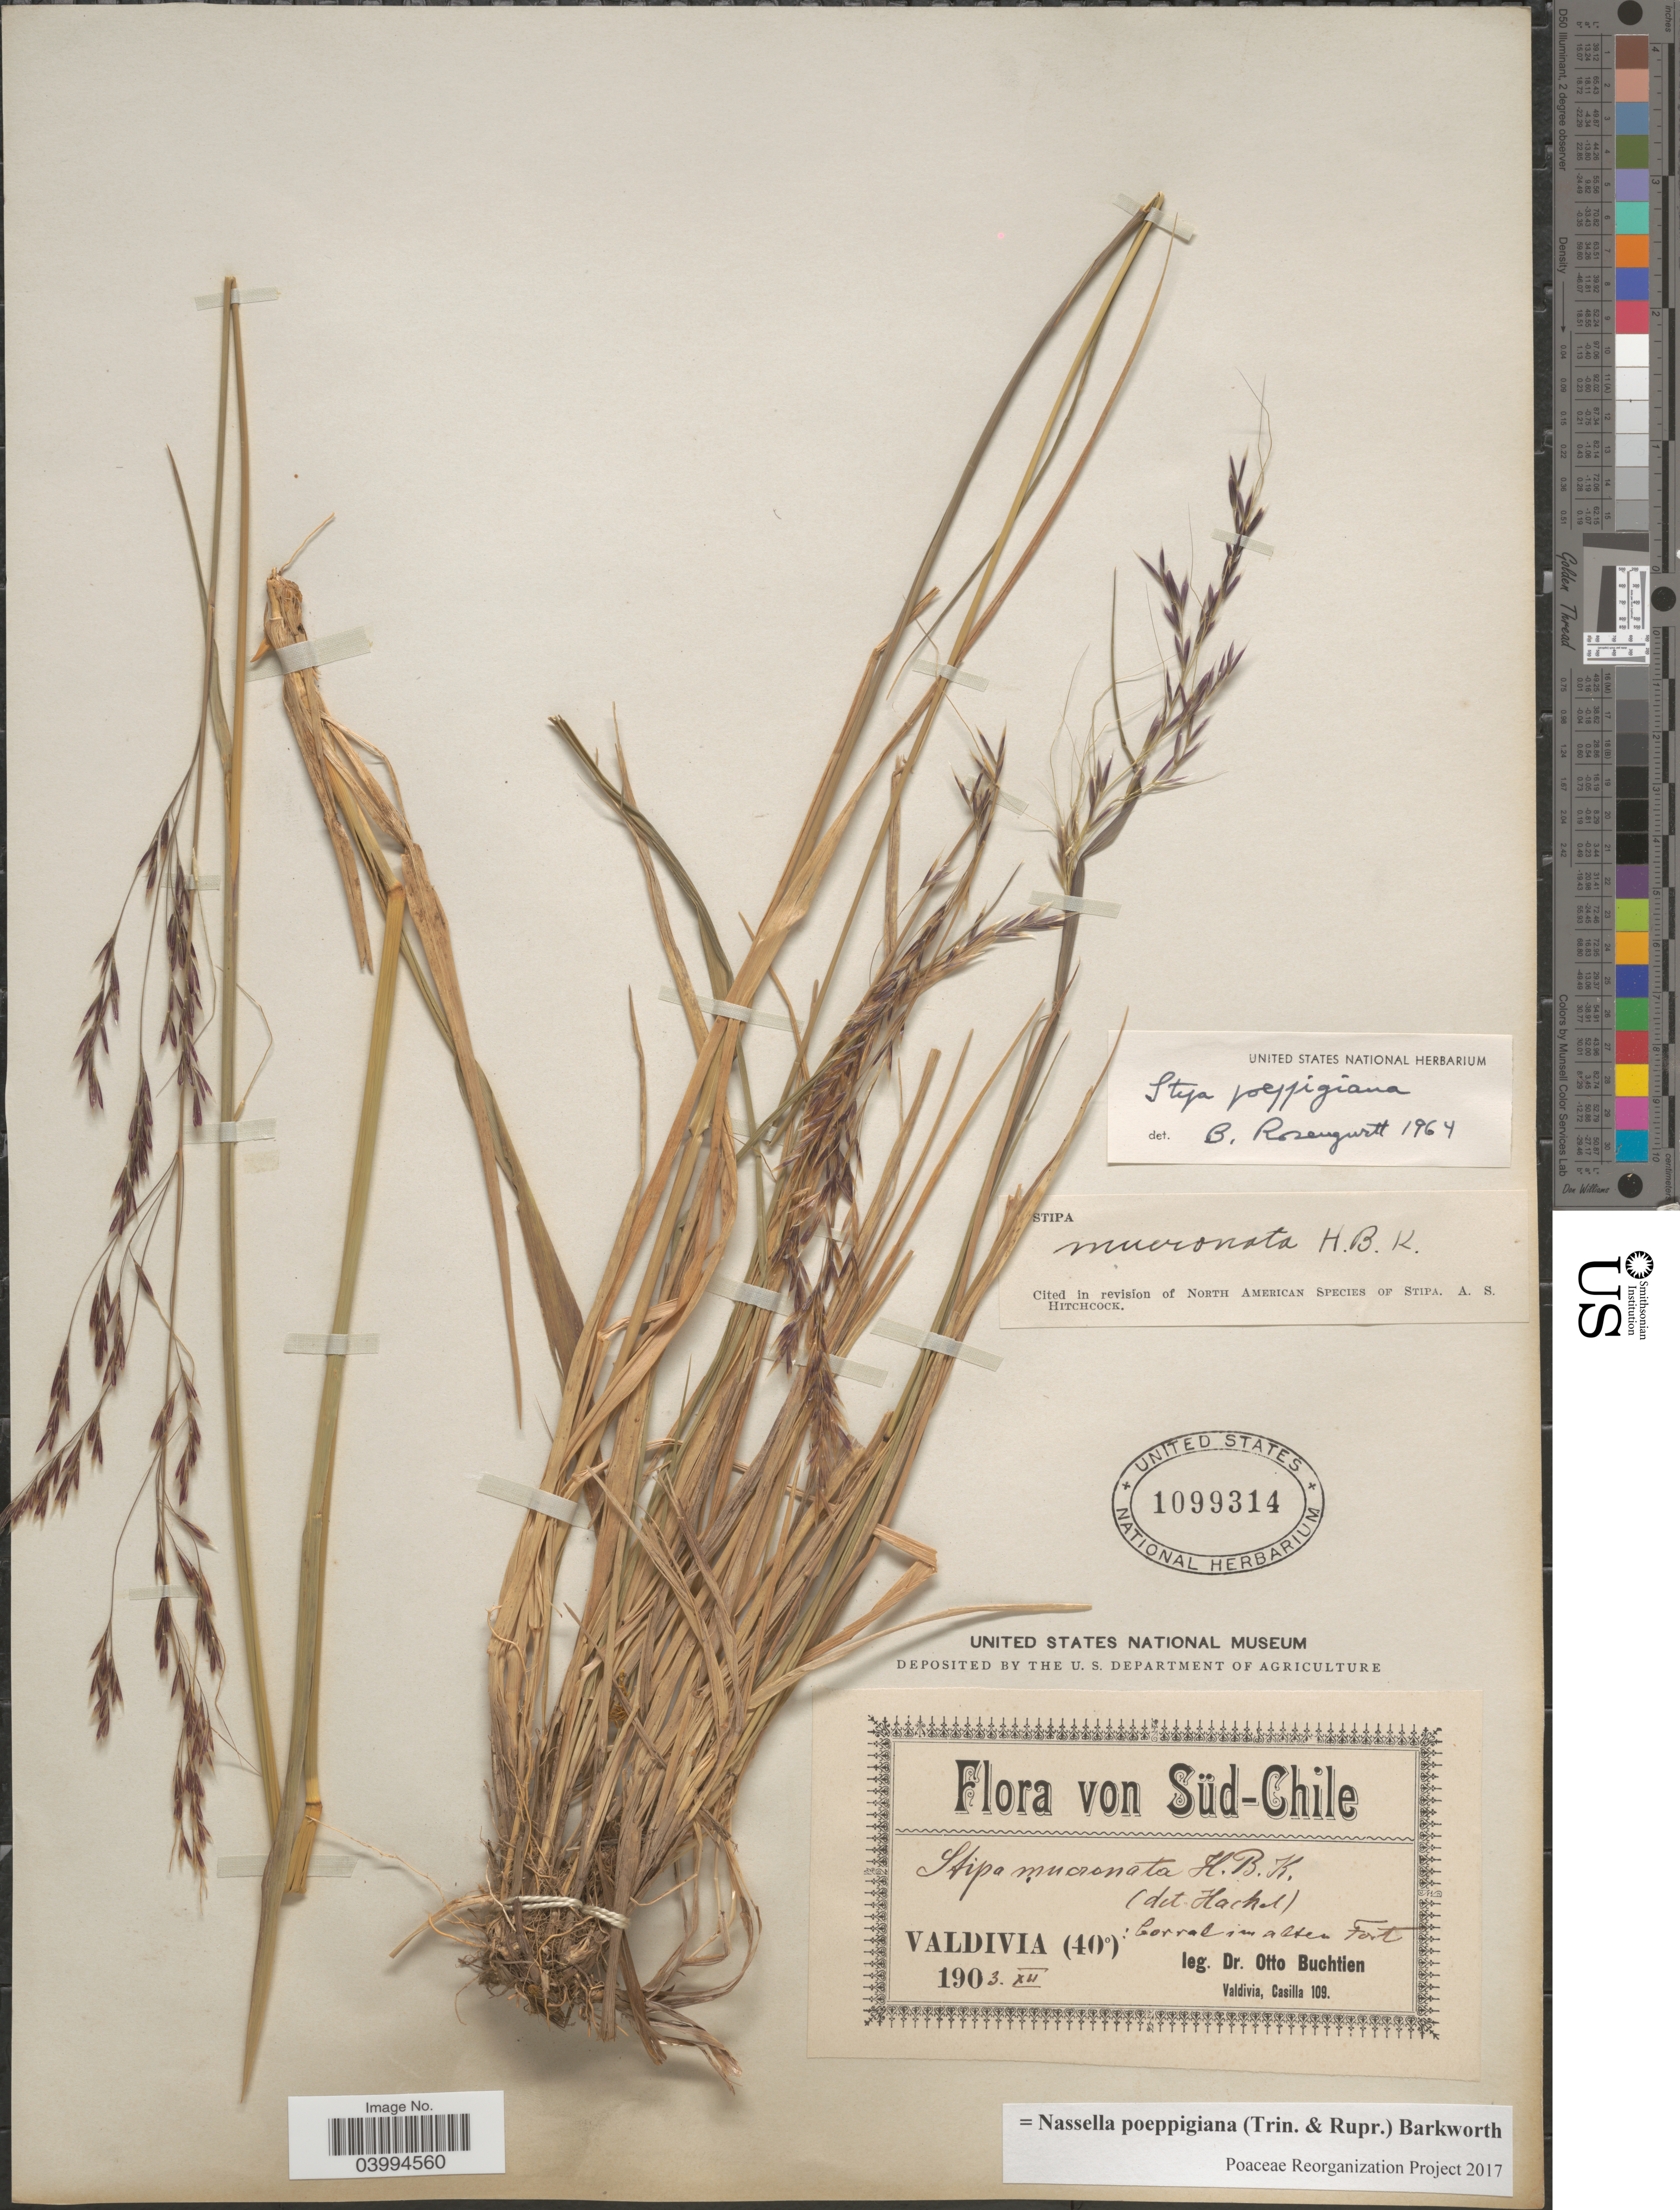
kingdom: Plantae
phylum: Tracheophyta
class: Liliopsida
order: Poales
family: Poaceae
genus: Nassella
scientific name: Nassella poeppigiana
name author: (Trin. & Rupr.) Barkworth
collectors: O. Buchtien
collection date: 1903-12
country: Chile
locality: Süd-Chile. Valdivia (40°): Corral im alten Fort.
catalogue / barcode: US 1099314